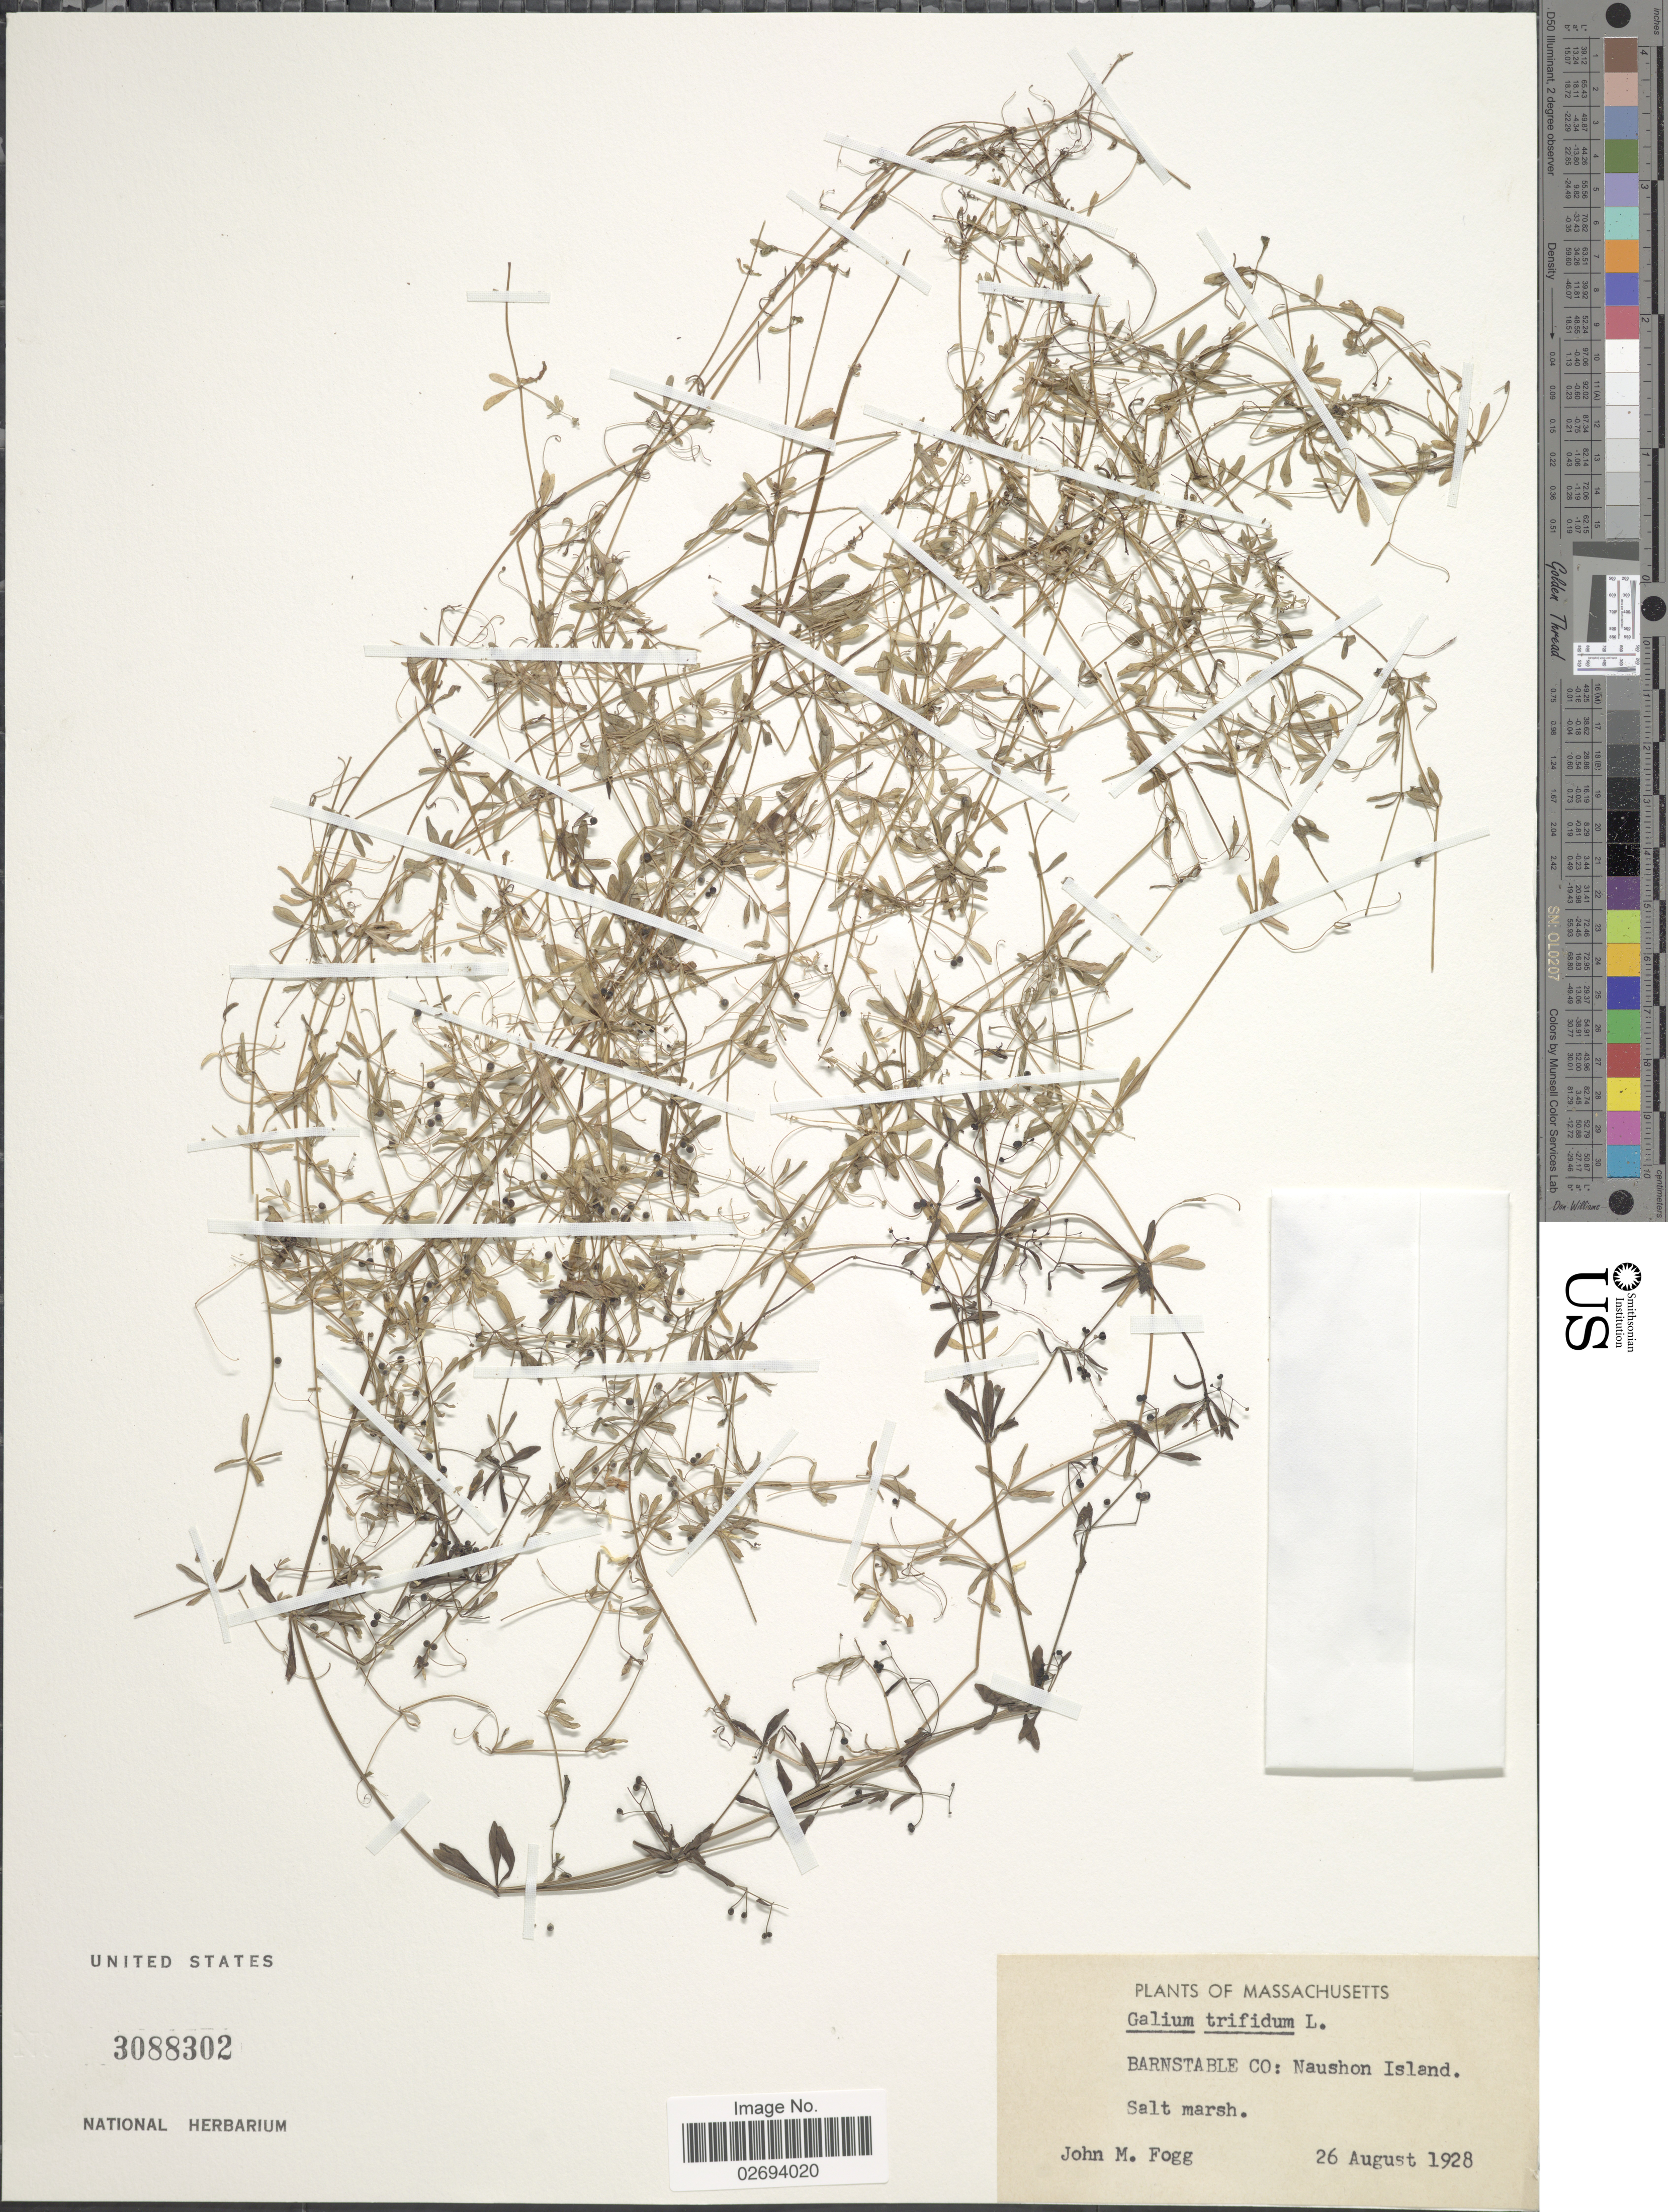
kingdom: Plantae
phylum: Tracheophyta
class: Magnoliopsida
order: Gentianales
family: Rubiaceae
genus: Galium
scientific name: Galium trifidum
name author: L.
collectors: J. Fogg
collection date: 1928-08-26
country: United States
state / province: Massachusetts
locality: Barnstable Co: Naushon Island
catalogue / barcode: US 3088302